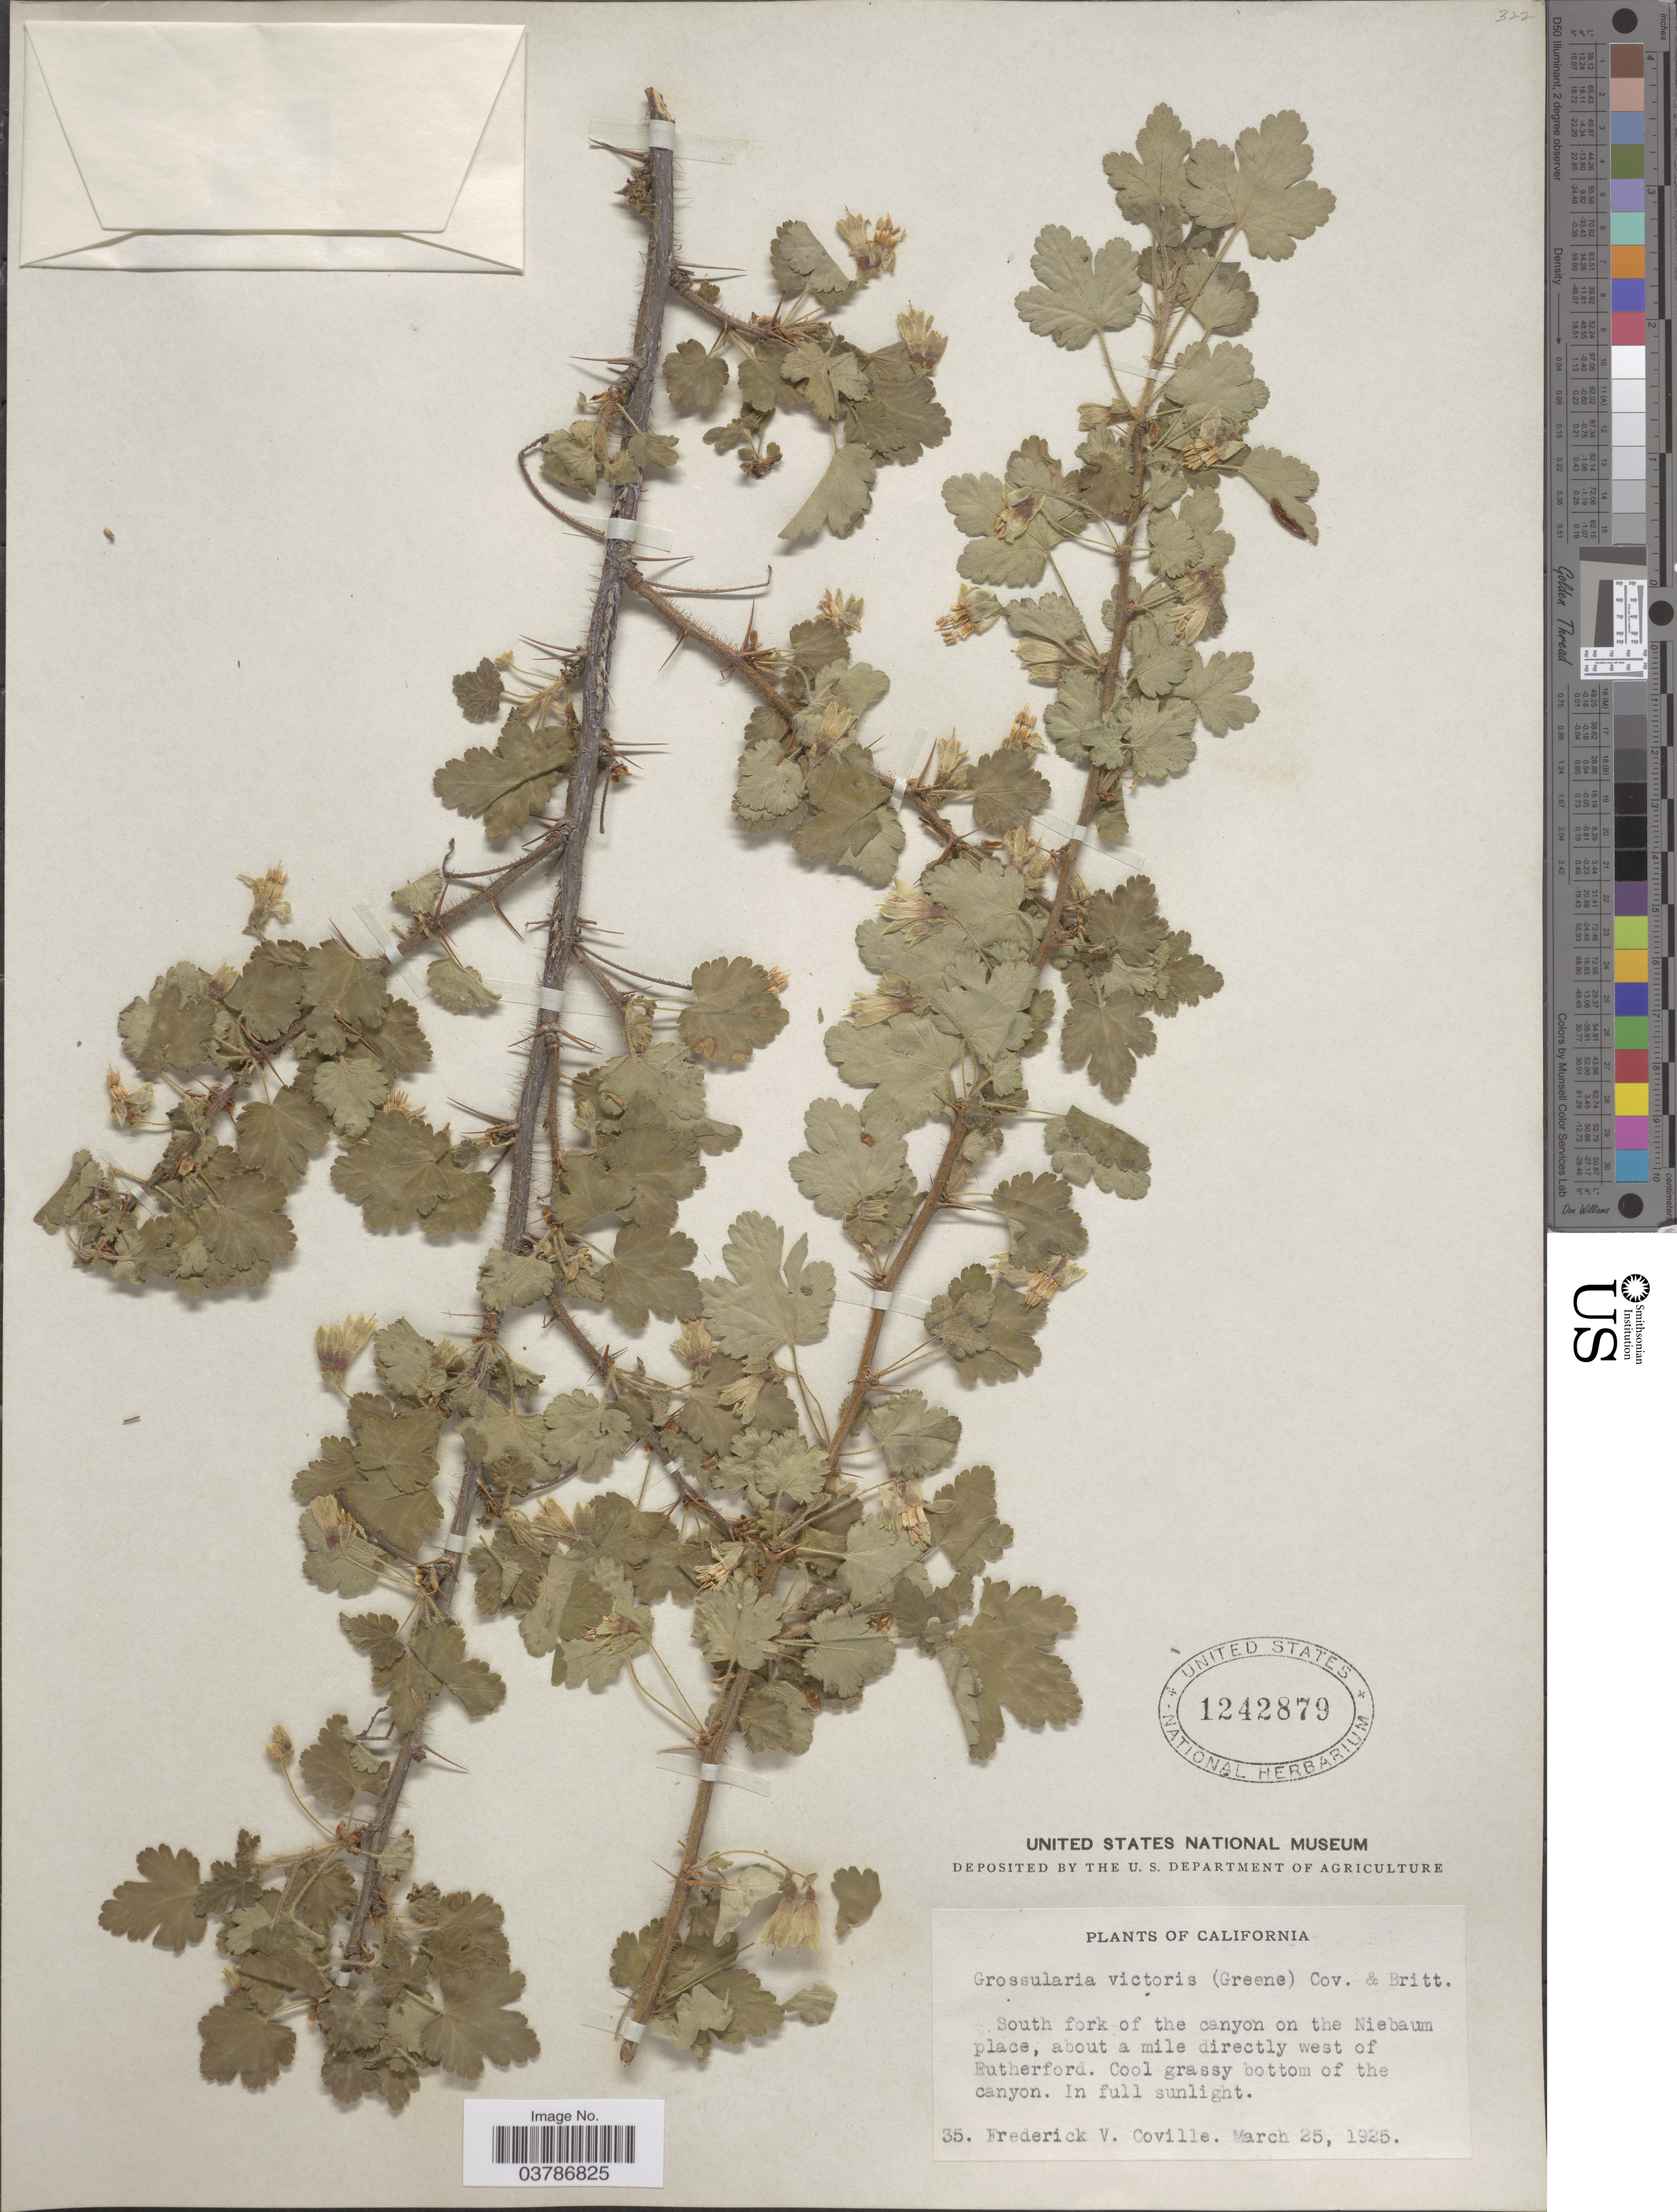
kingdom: Plantae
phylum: Tracheophyta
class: Magnoliopsida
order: Saxifragales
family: Grossulariaceae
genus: Ribes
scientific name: Ribes victoris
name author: Greene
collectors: F. V. Coville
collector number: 35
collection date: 1925-03-25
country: United States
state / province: California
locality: South fork of the canyon on the Niebaum place, about a mile directly west of Rutherford. Cool grassy bottom of the canyon.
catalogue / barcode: US 1242879